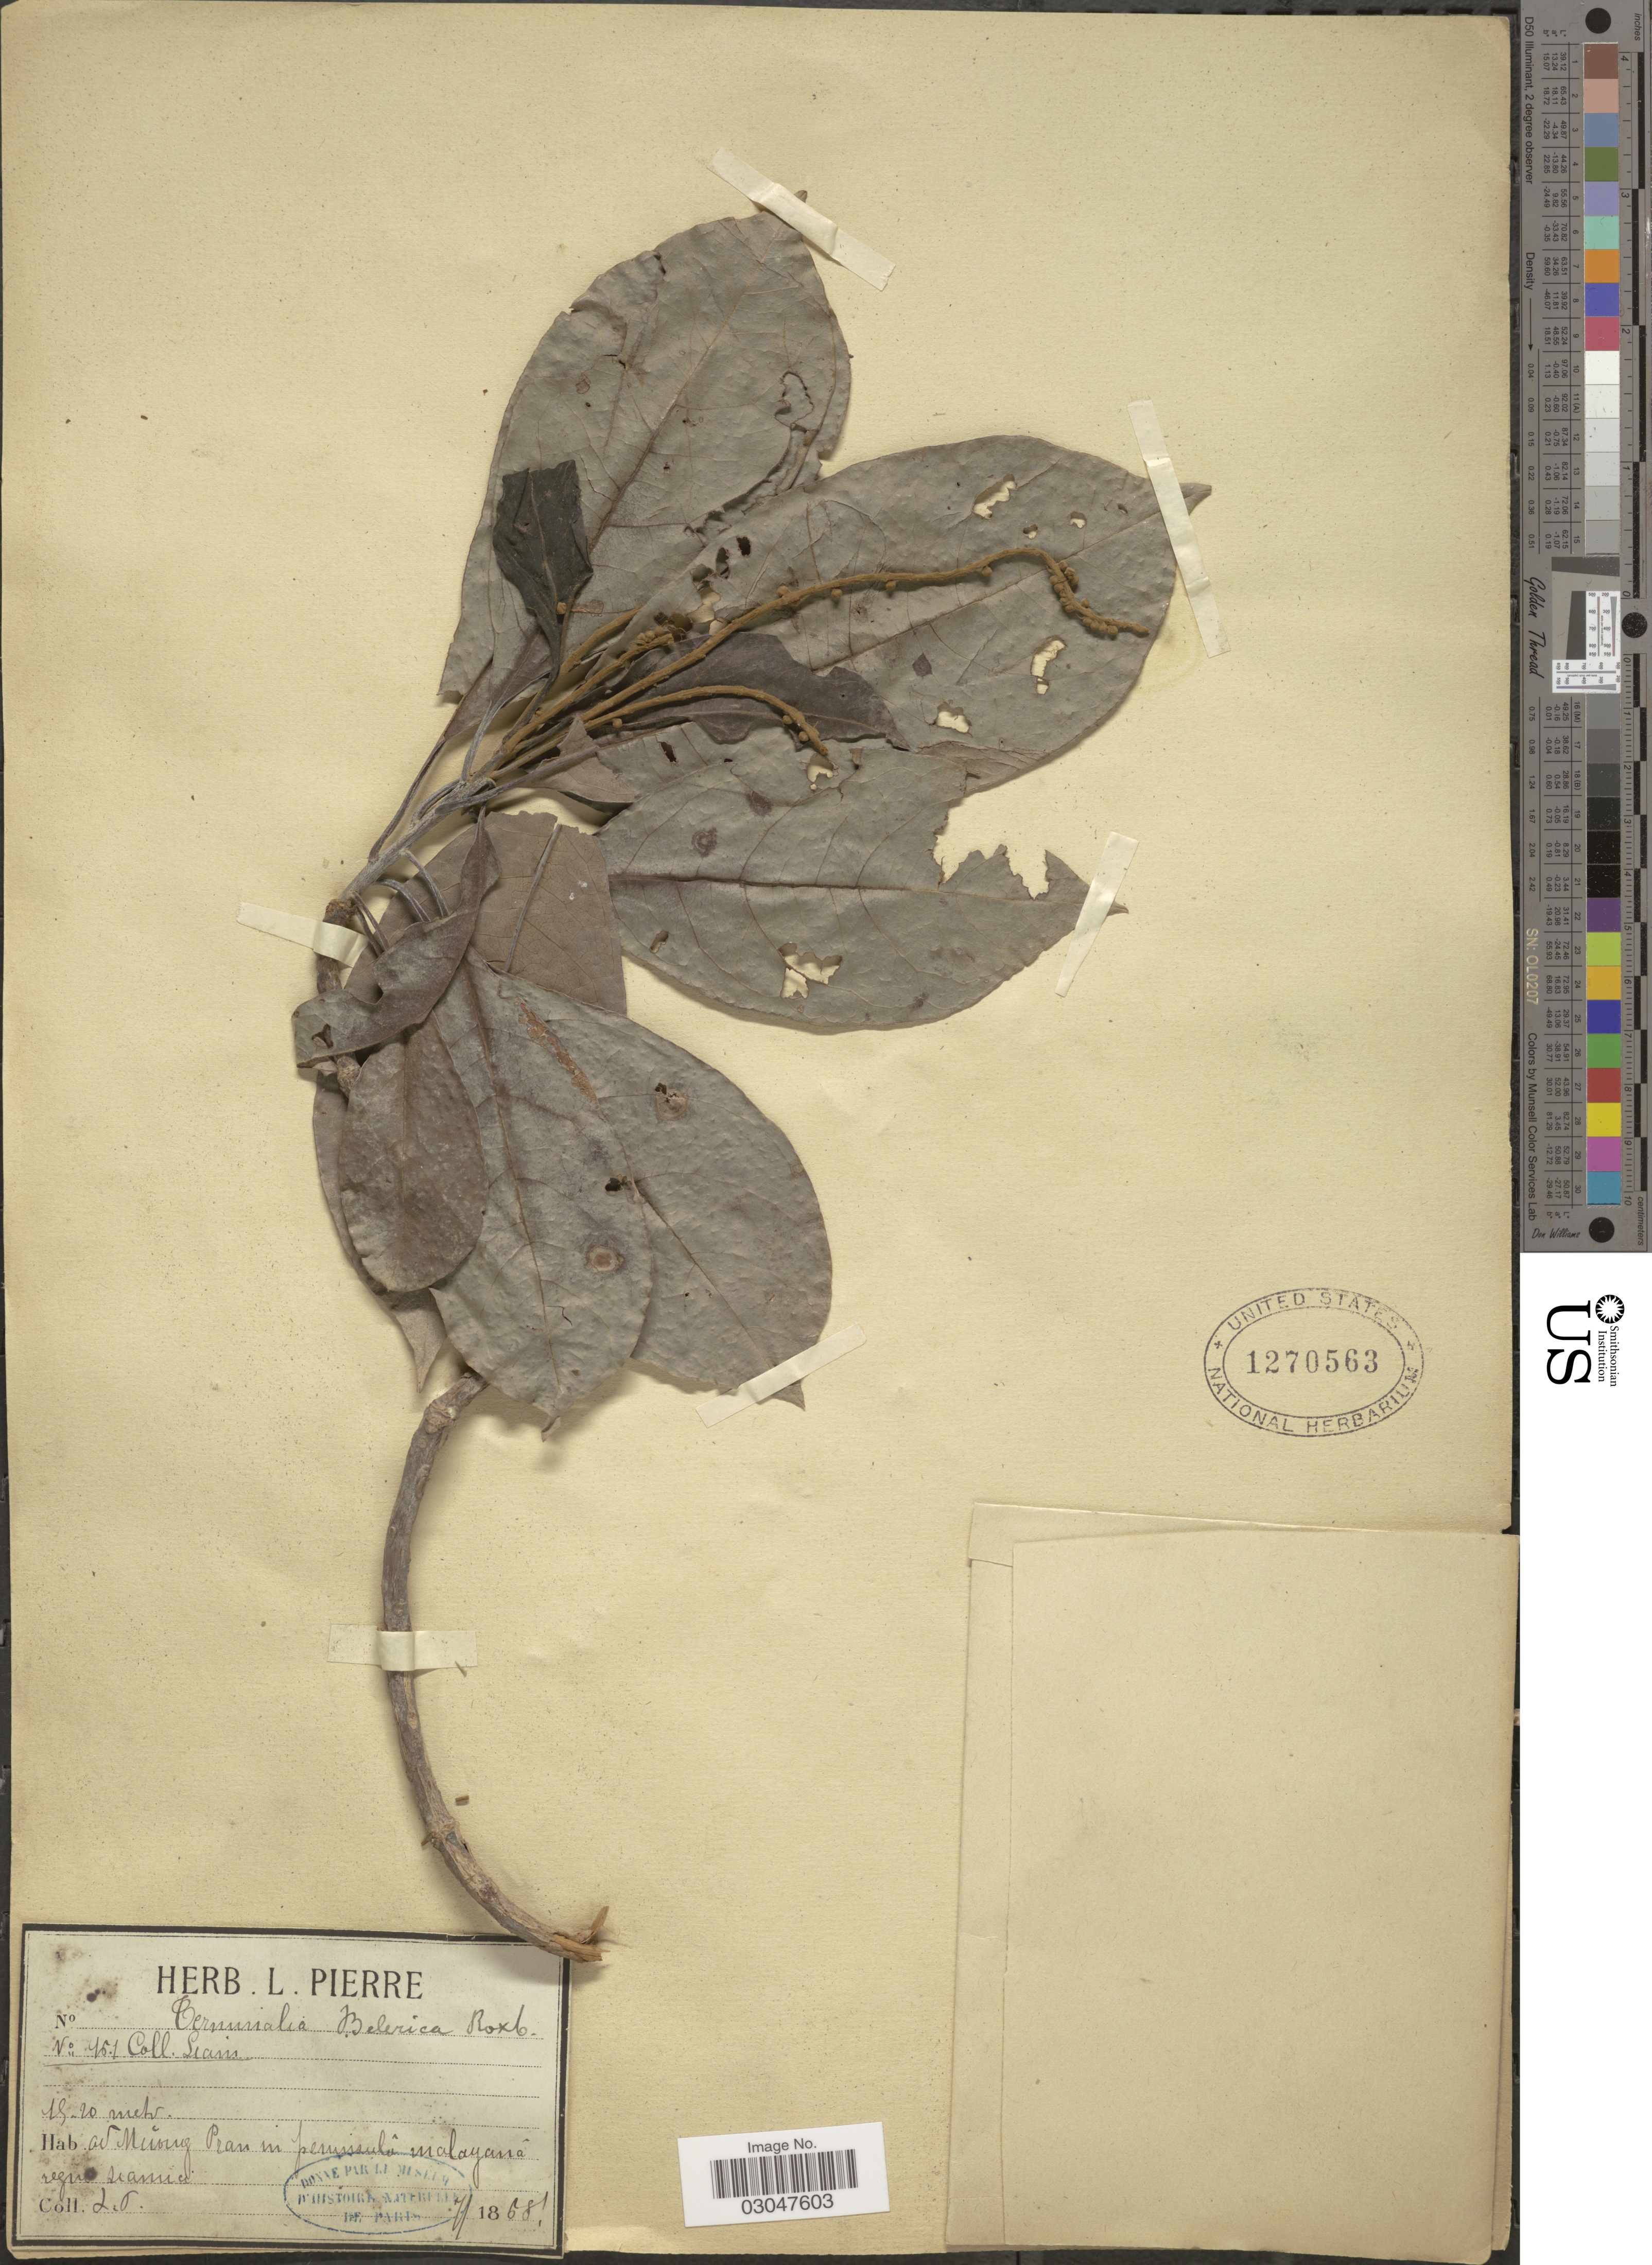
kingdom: Plantae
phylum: Tracheophyta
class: Magnoliopsida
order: Myrtales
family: Combretaceae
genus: Terminalia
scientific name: Terminalia bellirica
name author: (Gaertn.) Roxb.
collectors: L. Pierre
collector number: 461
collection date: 1868-07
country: Thailand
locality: Ad Minong Pran in peninsula malayana regn siamici.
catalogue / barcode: US 1270563